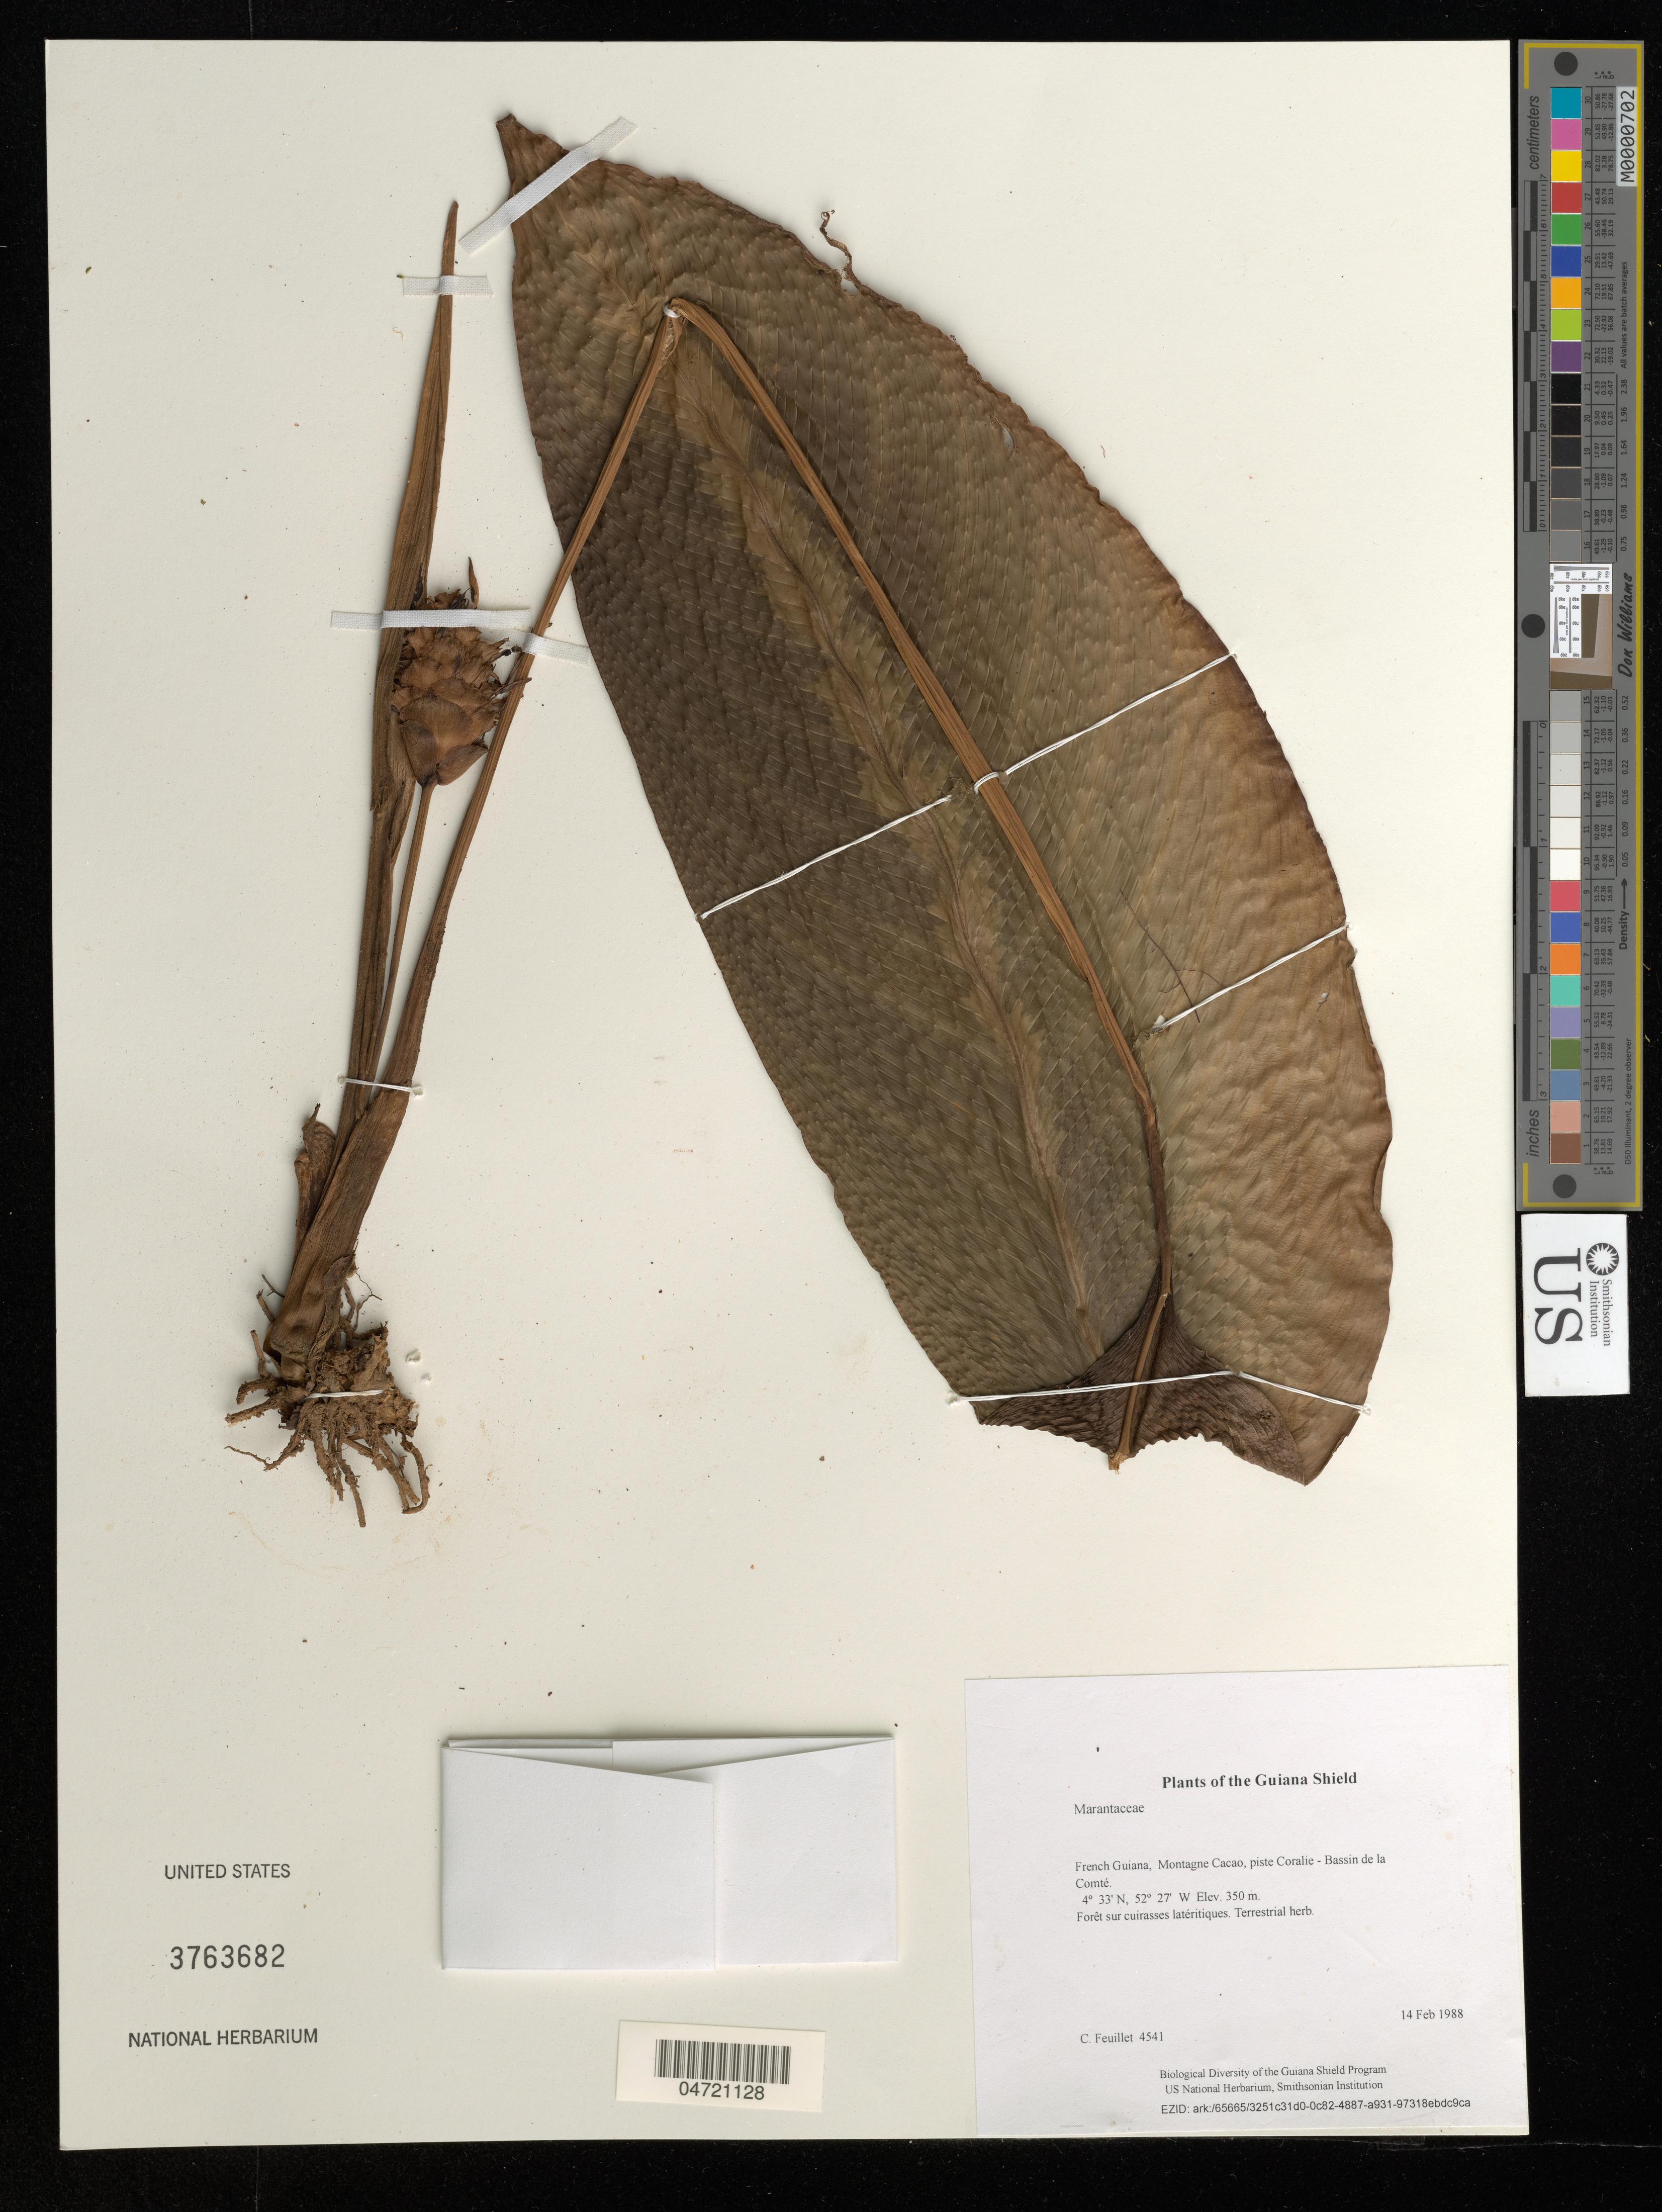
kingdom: Plantae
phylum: Tracheophyta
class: Liliopsida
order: Zingiberales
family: Marantaceae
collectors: C. Feuillet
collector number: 4541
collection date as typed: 14 Feb 1988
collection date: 1988-02-14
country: French Guiana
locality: Montagne Cacao, piste Coralie - Bassin de la Comté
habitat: Forêt sur cuirasses latéritiques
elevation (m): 350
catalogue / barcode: US 3763682